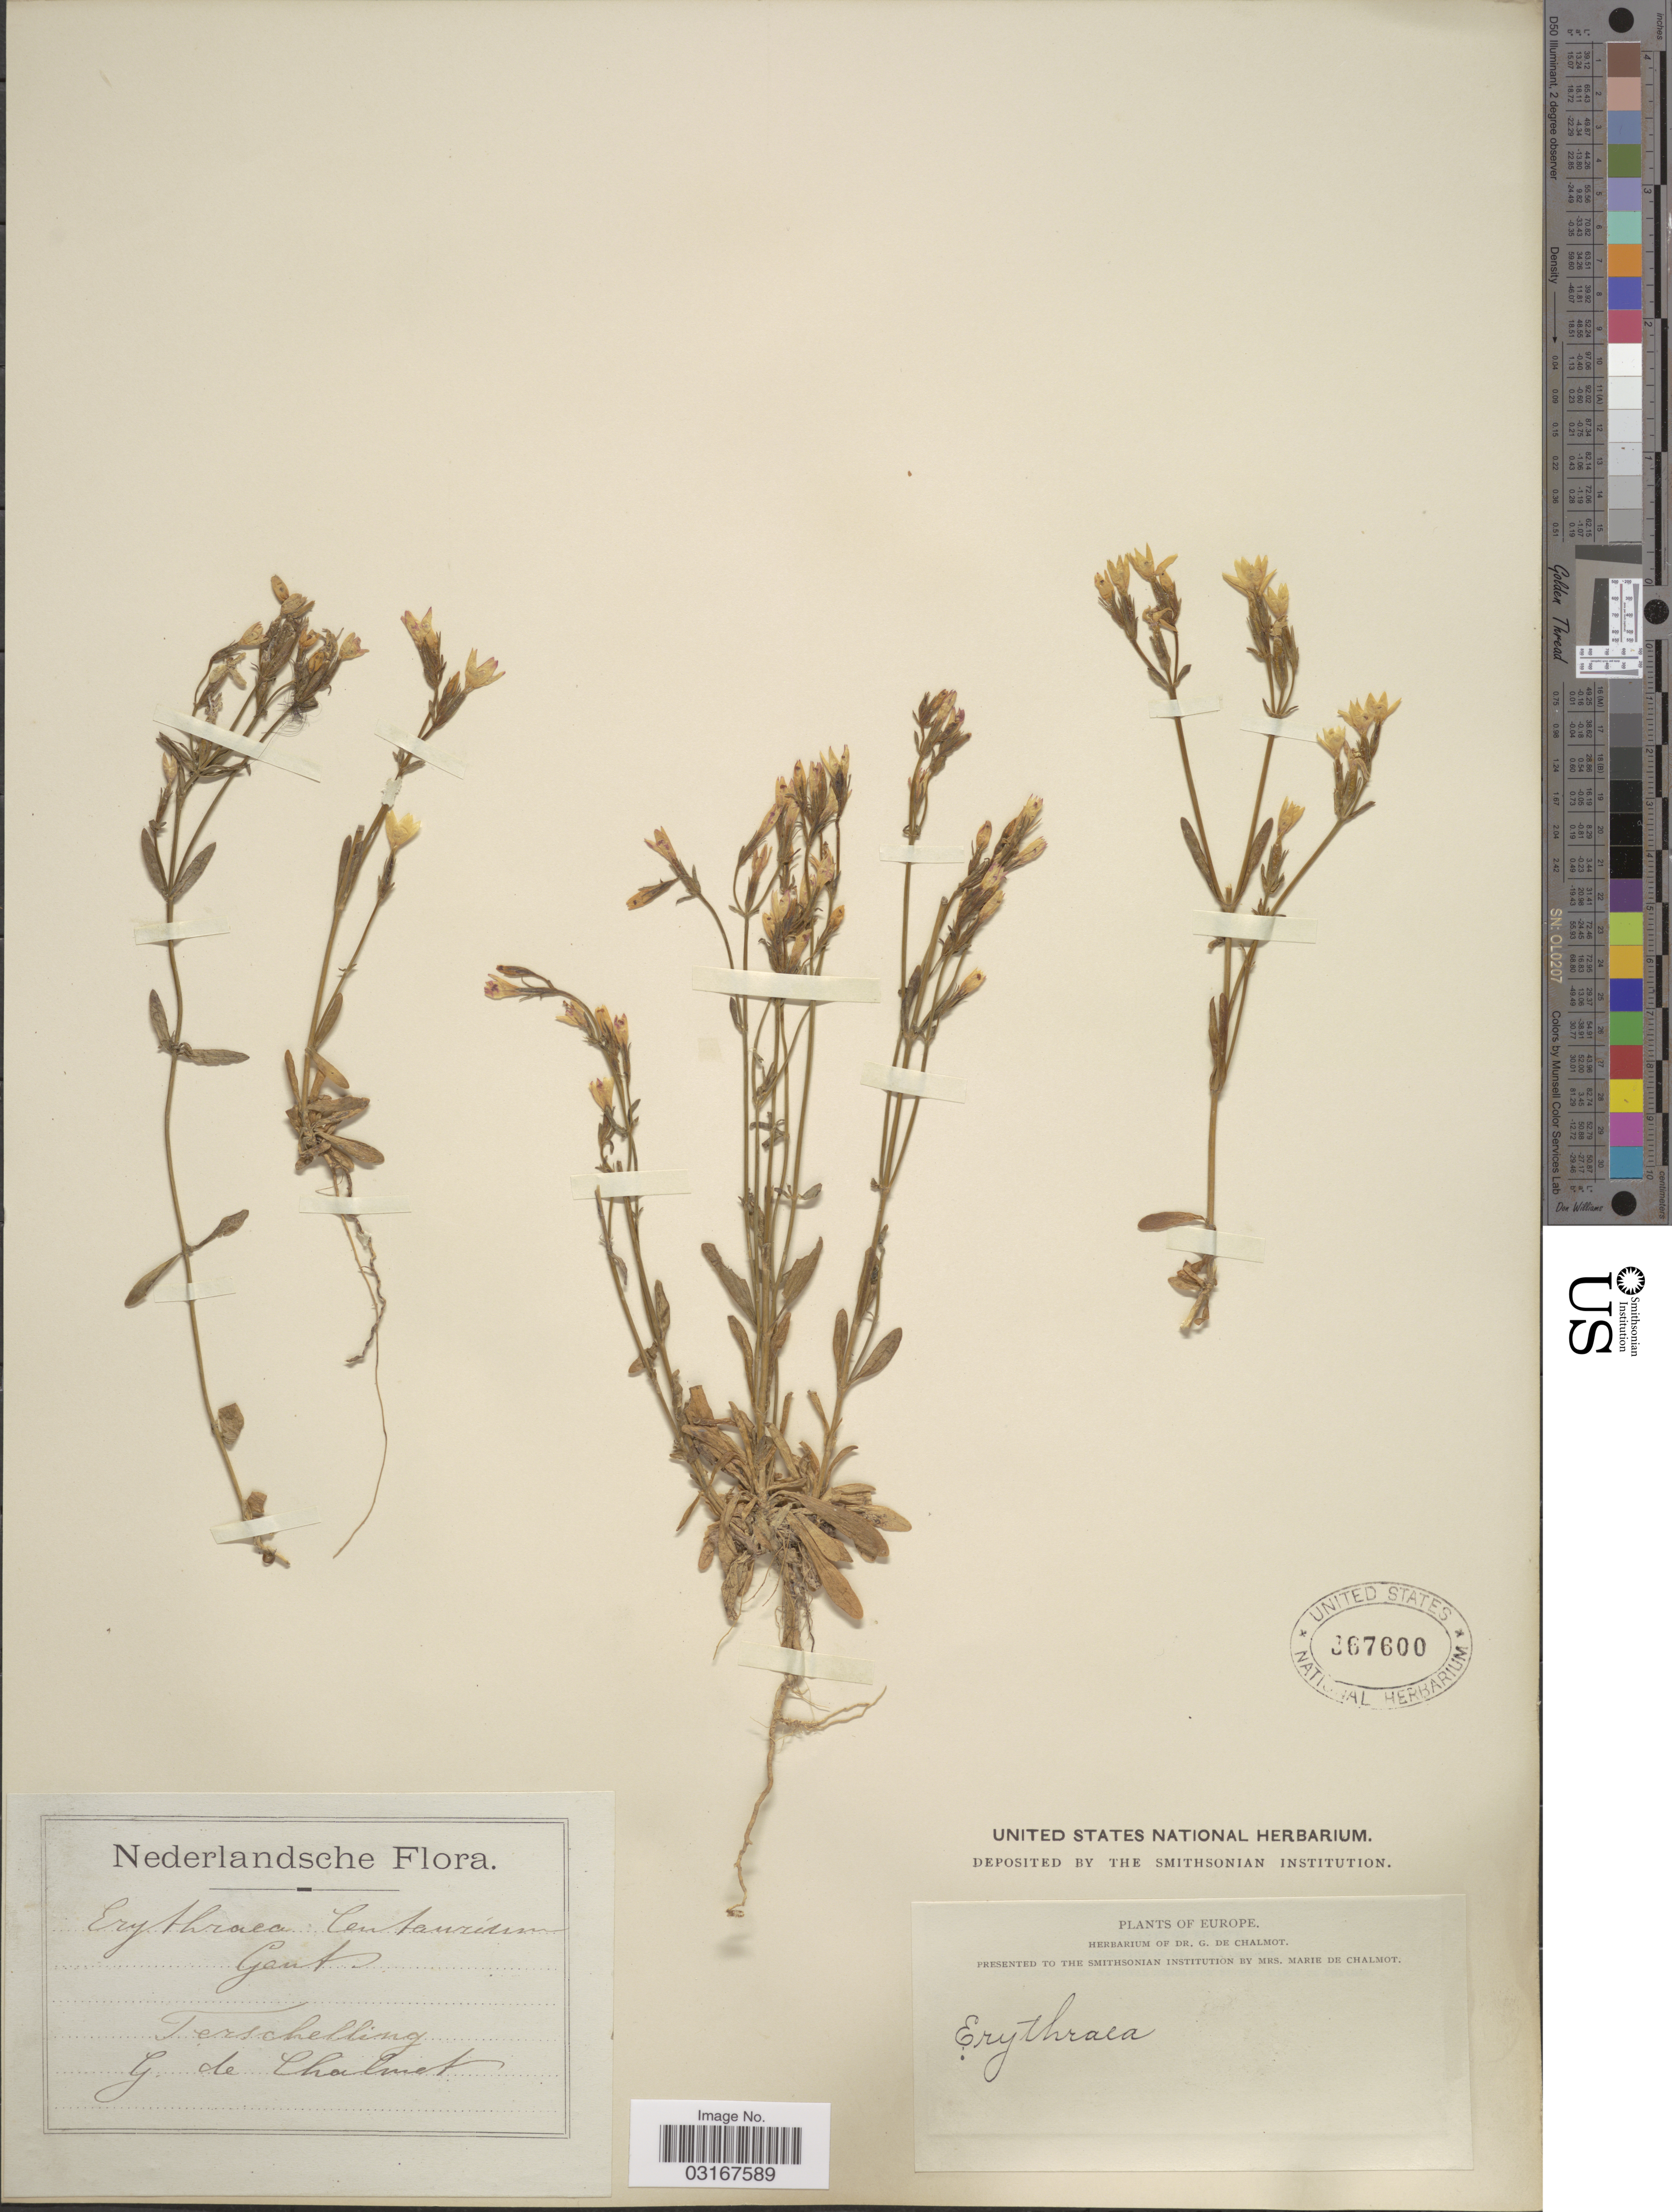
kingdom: Plantae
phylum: Tracheophyta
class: Magnoliopsida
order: Gentianales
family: Gentianaceae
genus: Erythraea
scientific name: Erythraea centaurium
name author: (L.) Borkh.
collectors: G. de Chalmot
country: Netherlands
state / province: Friesland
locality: Terschelling.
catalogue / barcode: US 367600